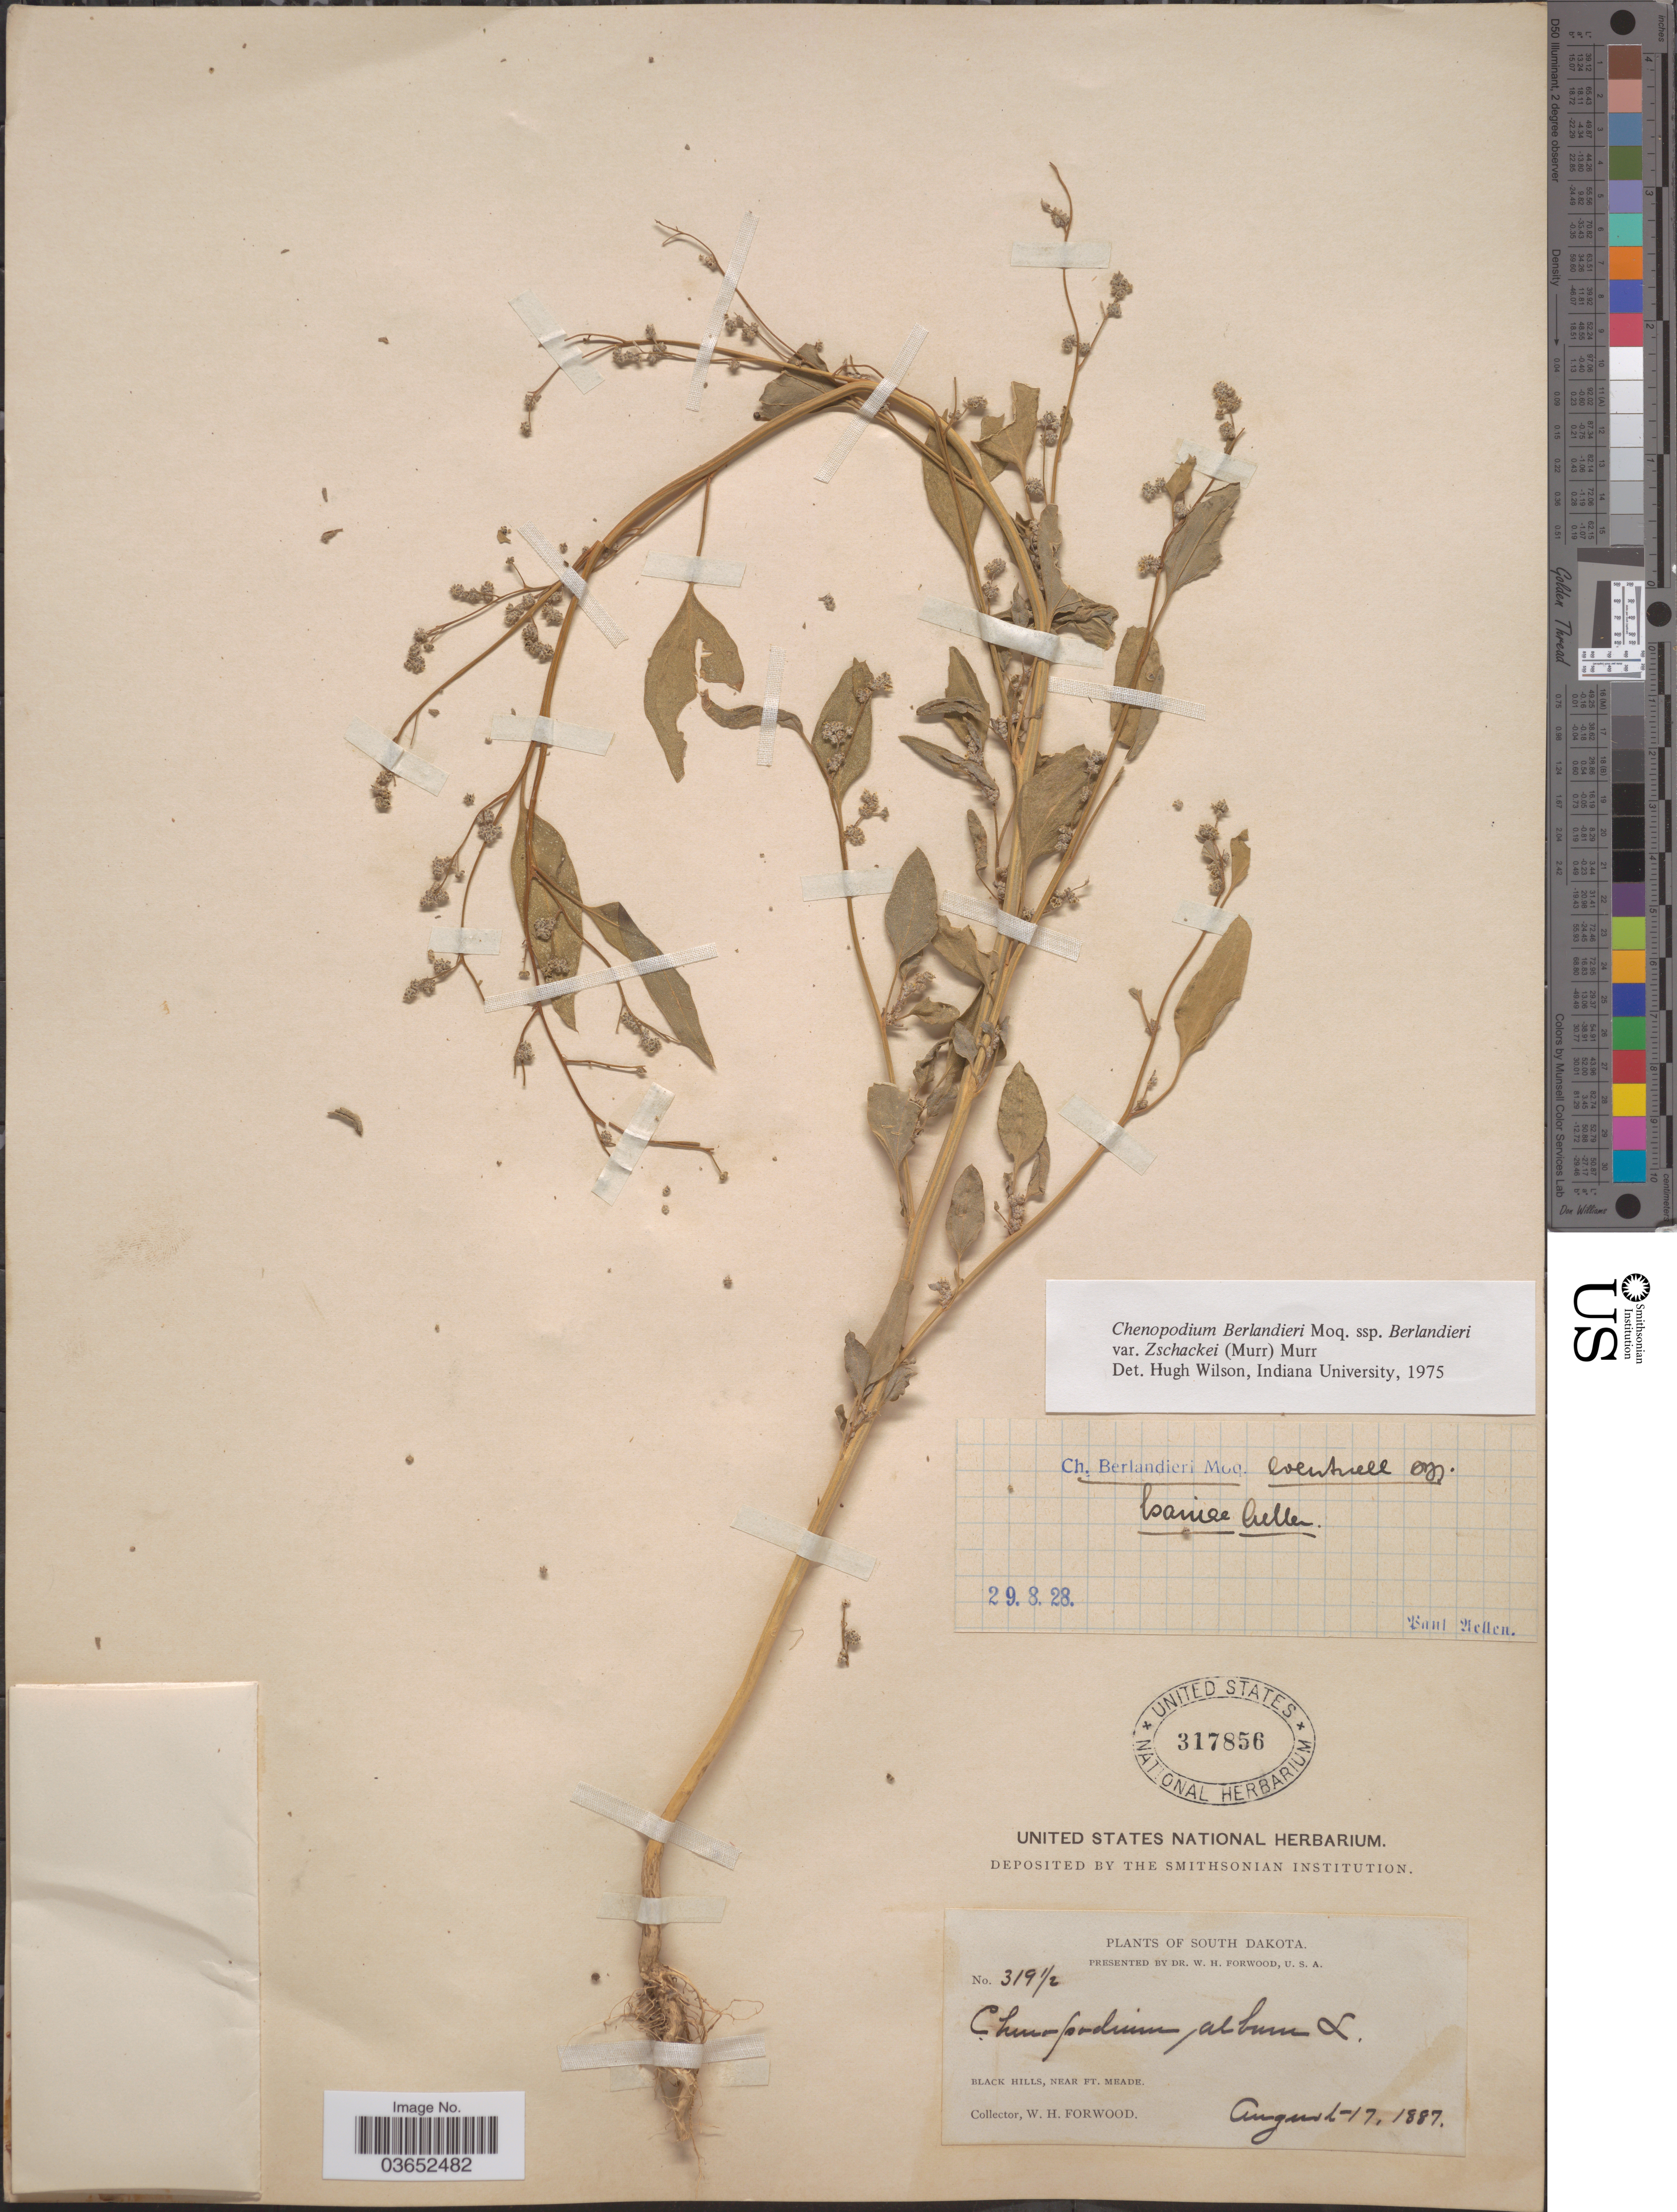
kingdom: Plantae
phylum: Tracheophyta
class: Magnoliopsida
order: Caryophyllales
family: Amaranthaceae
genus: Chenopodium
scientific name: Chenopodium berlandieri var. typicum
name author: A. Ludw. ex Graebn.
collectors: W. Forwood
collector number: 319½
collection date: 1887-08-17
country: United States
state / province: South Dakota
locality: Black Hills, near Ft. Meade.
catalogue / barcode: US 317856